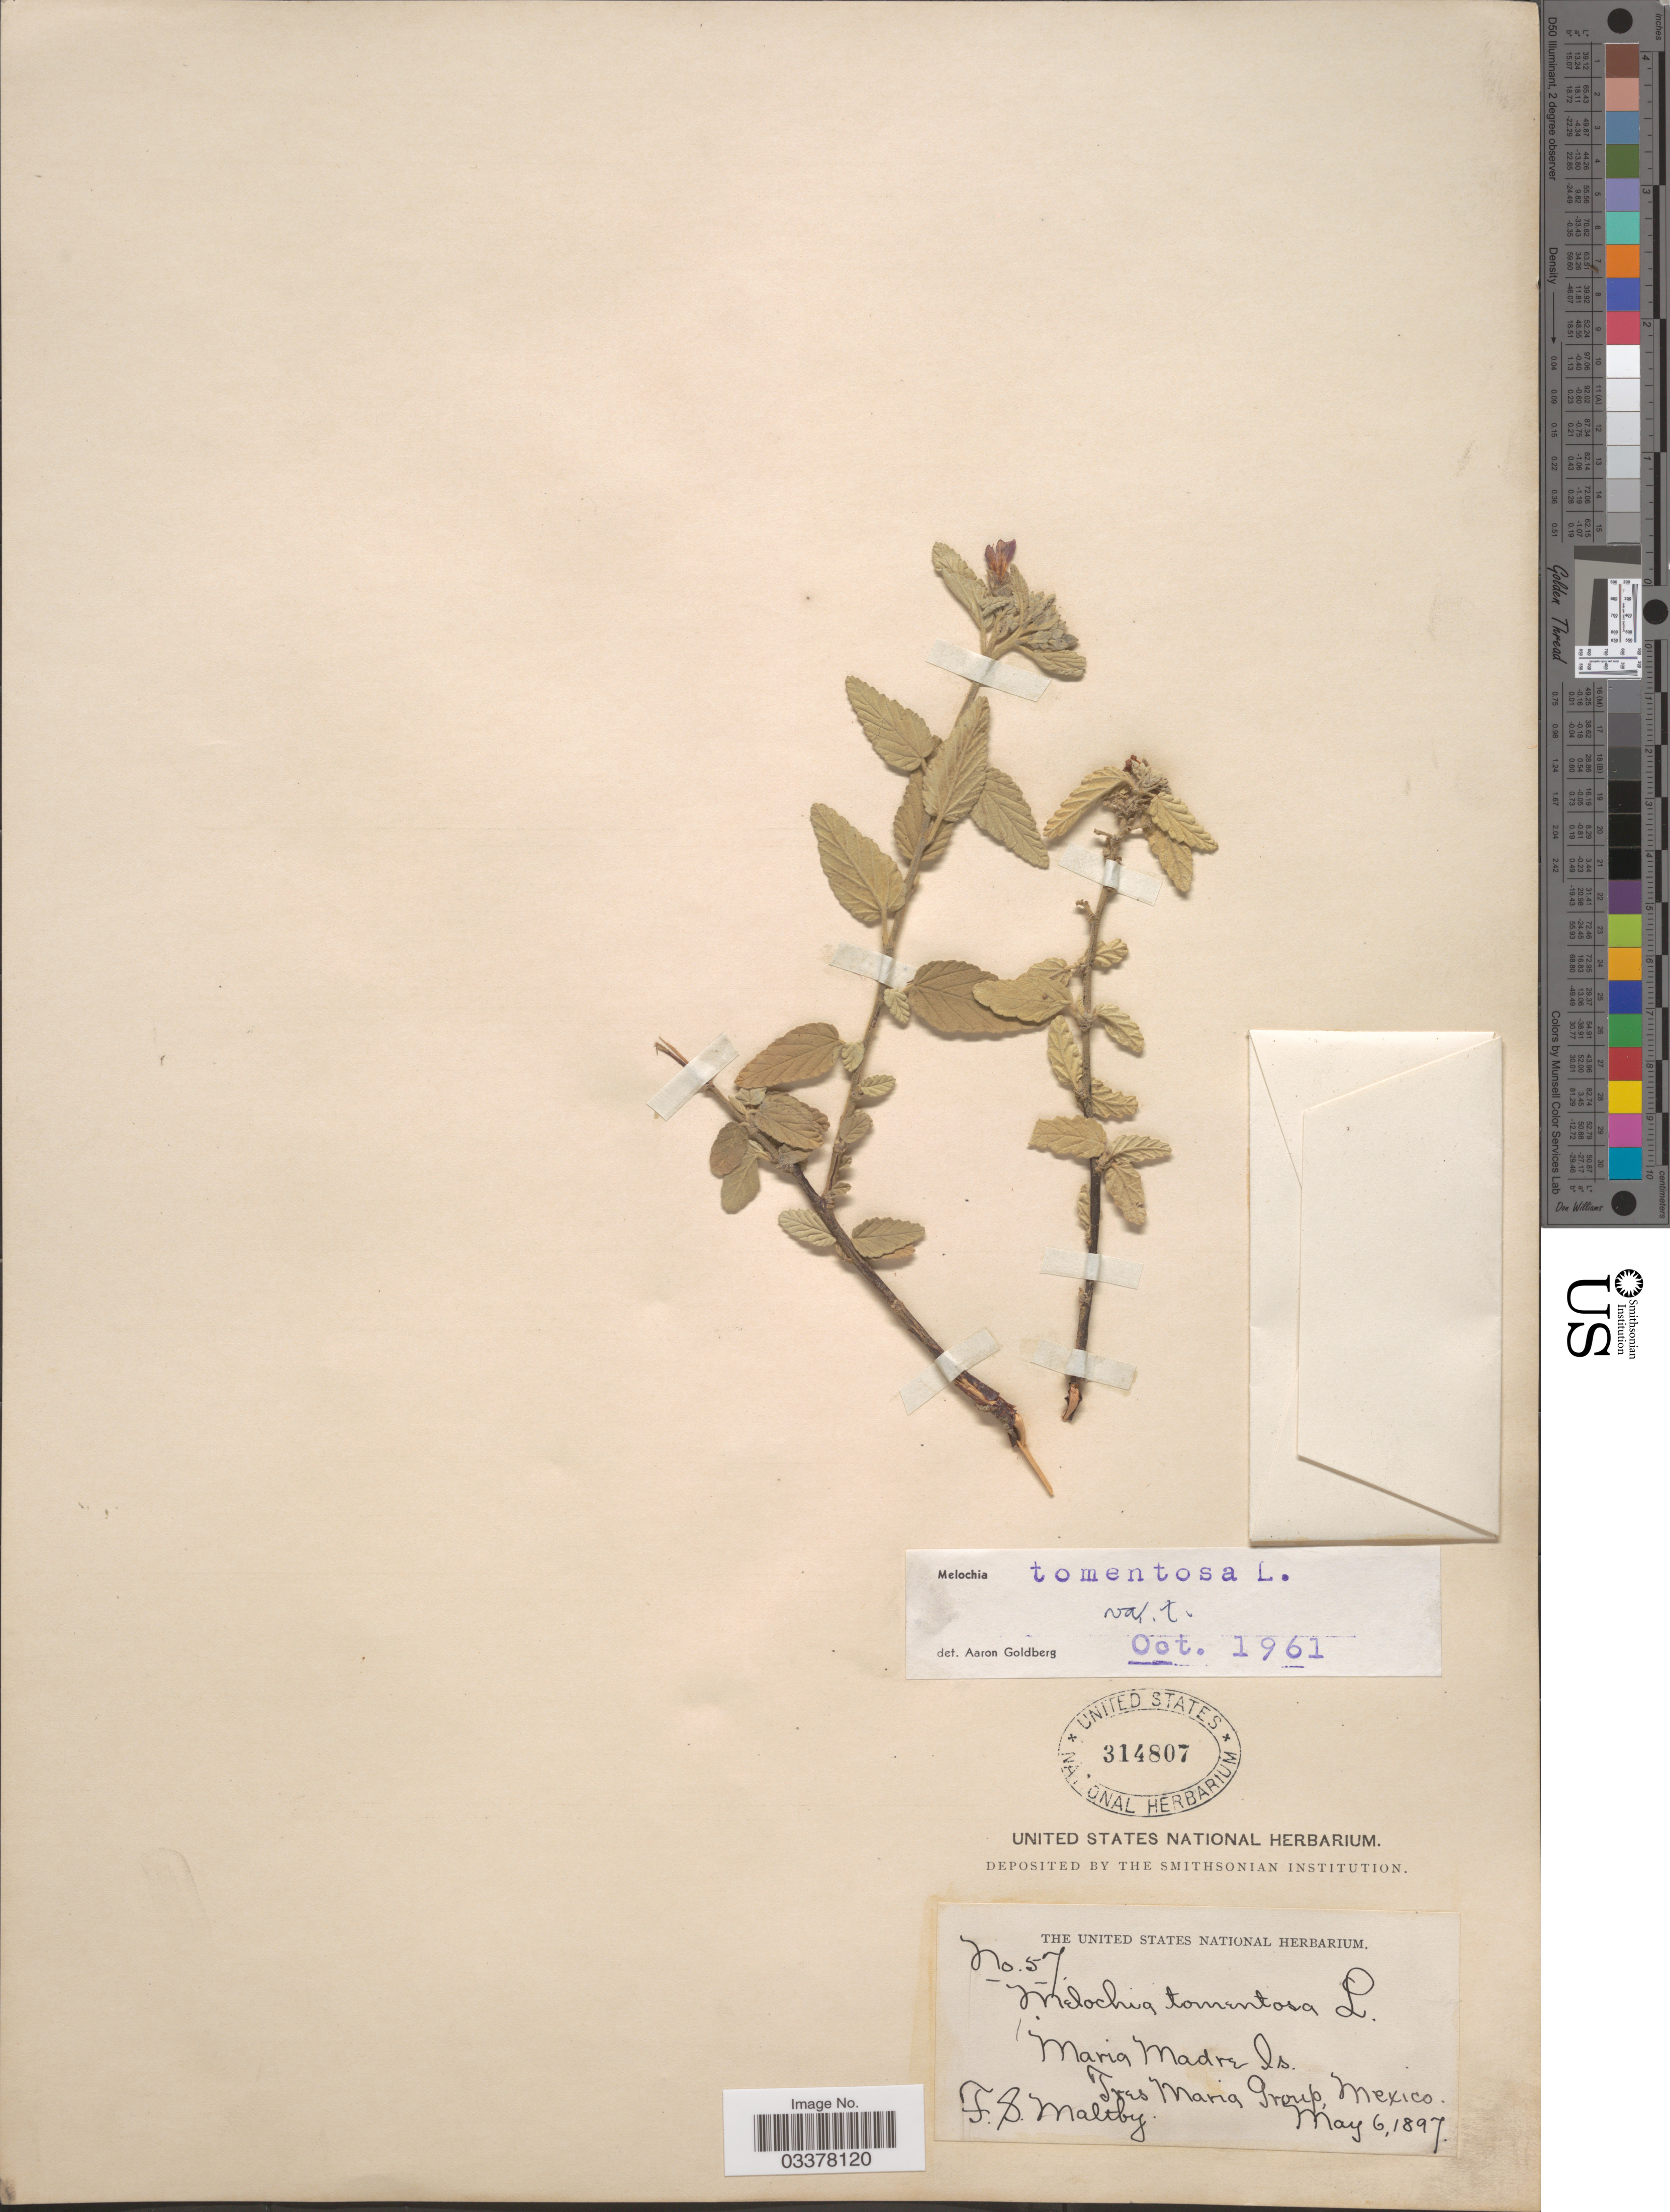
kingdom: Plantae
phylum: Tracheophyta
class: Magnoliopsida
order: Malvales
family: Malvaceae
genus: Melochia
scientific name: Melochia tomentosa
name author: L.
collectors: F. S. Maltby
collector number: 57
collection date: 1897-05-06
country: Mexico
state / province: Nayarit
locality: Maria Madre Is. Tres Maria Group.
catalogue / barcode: US 314807